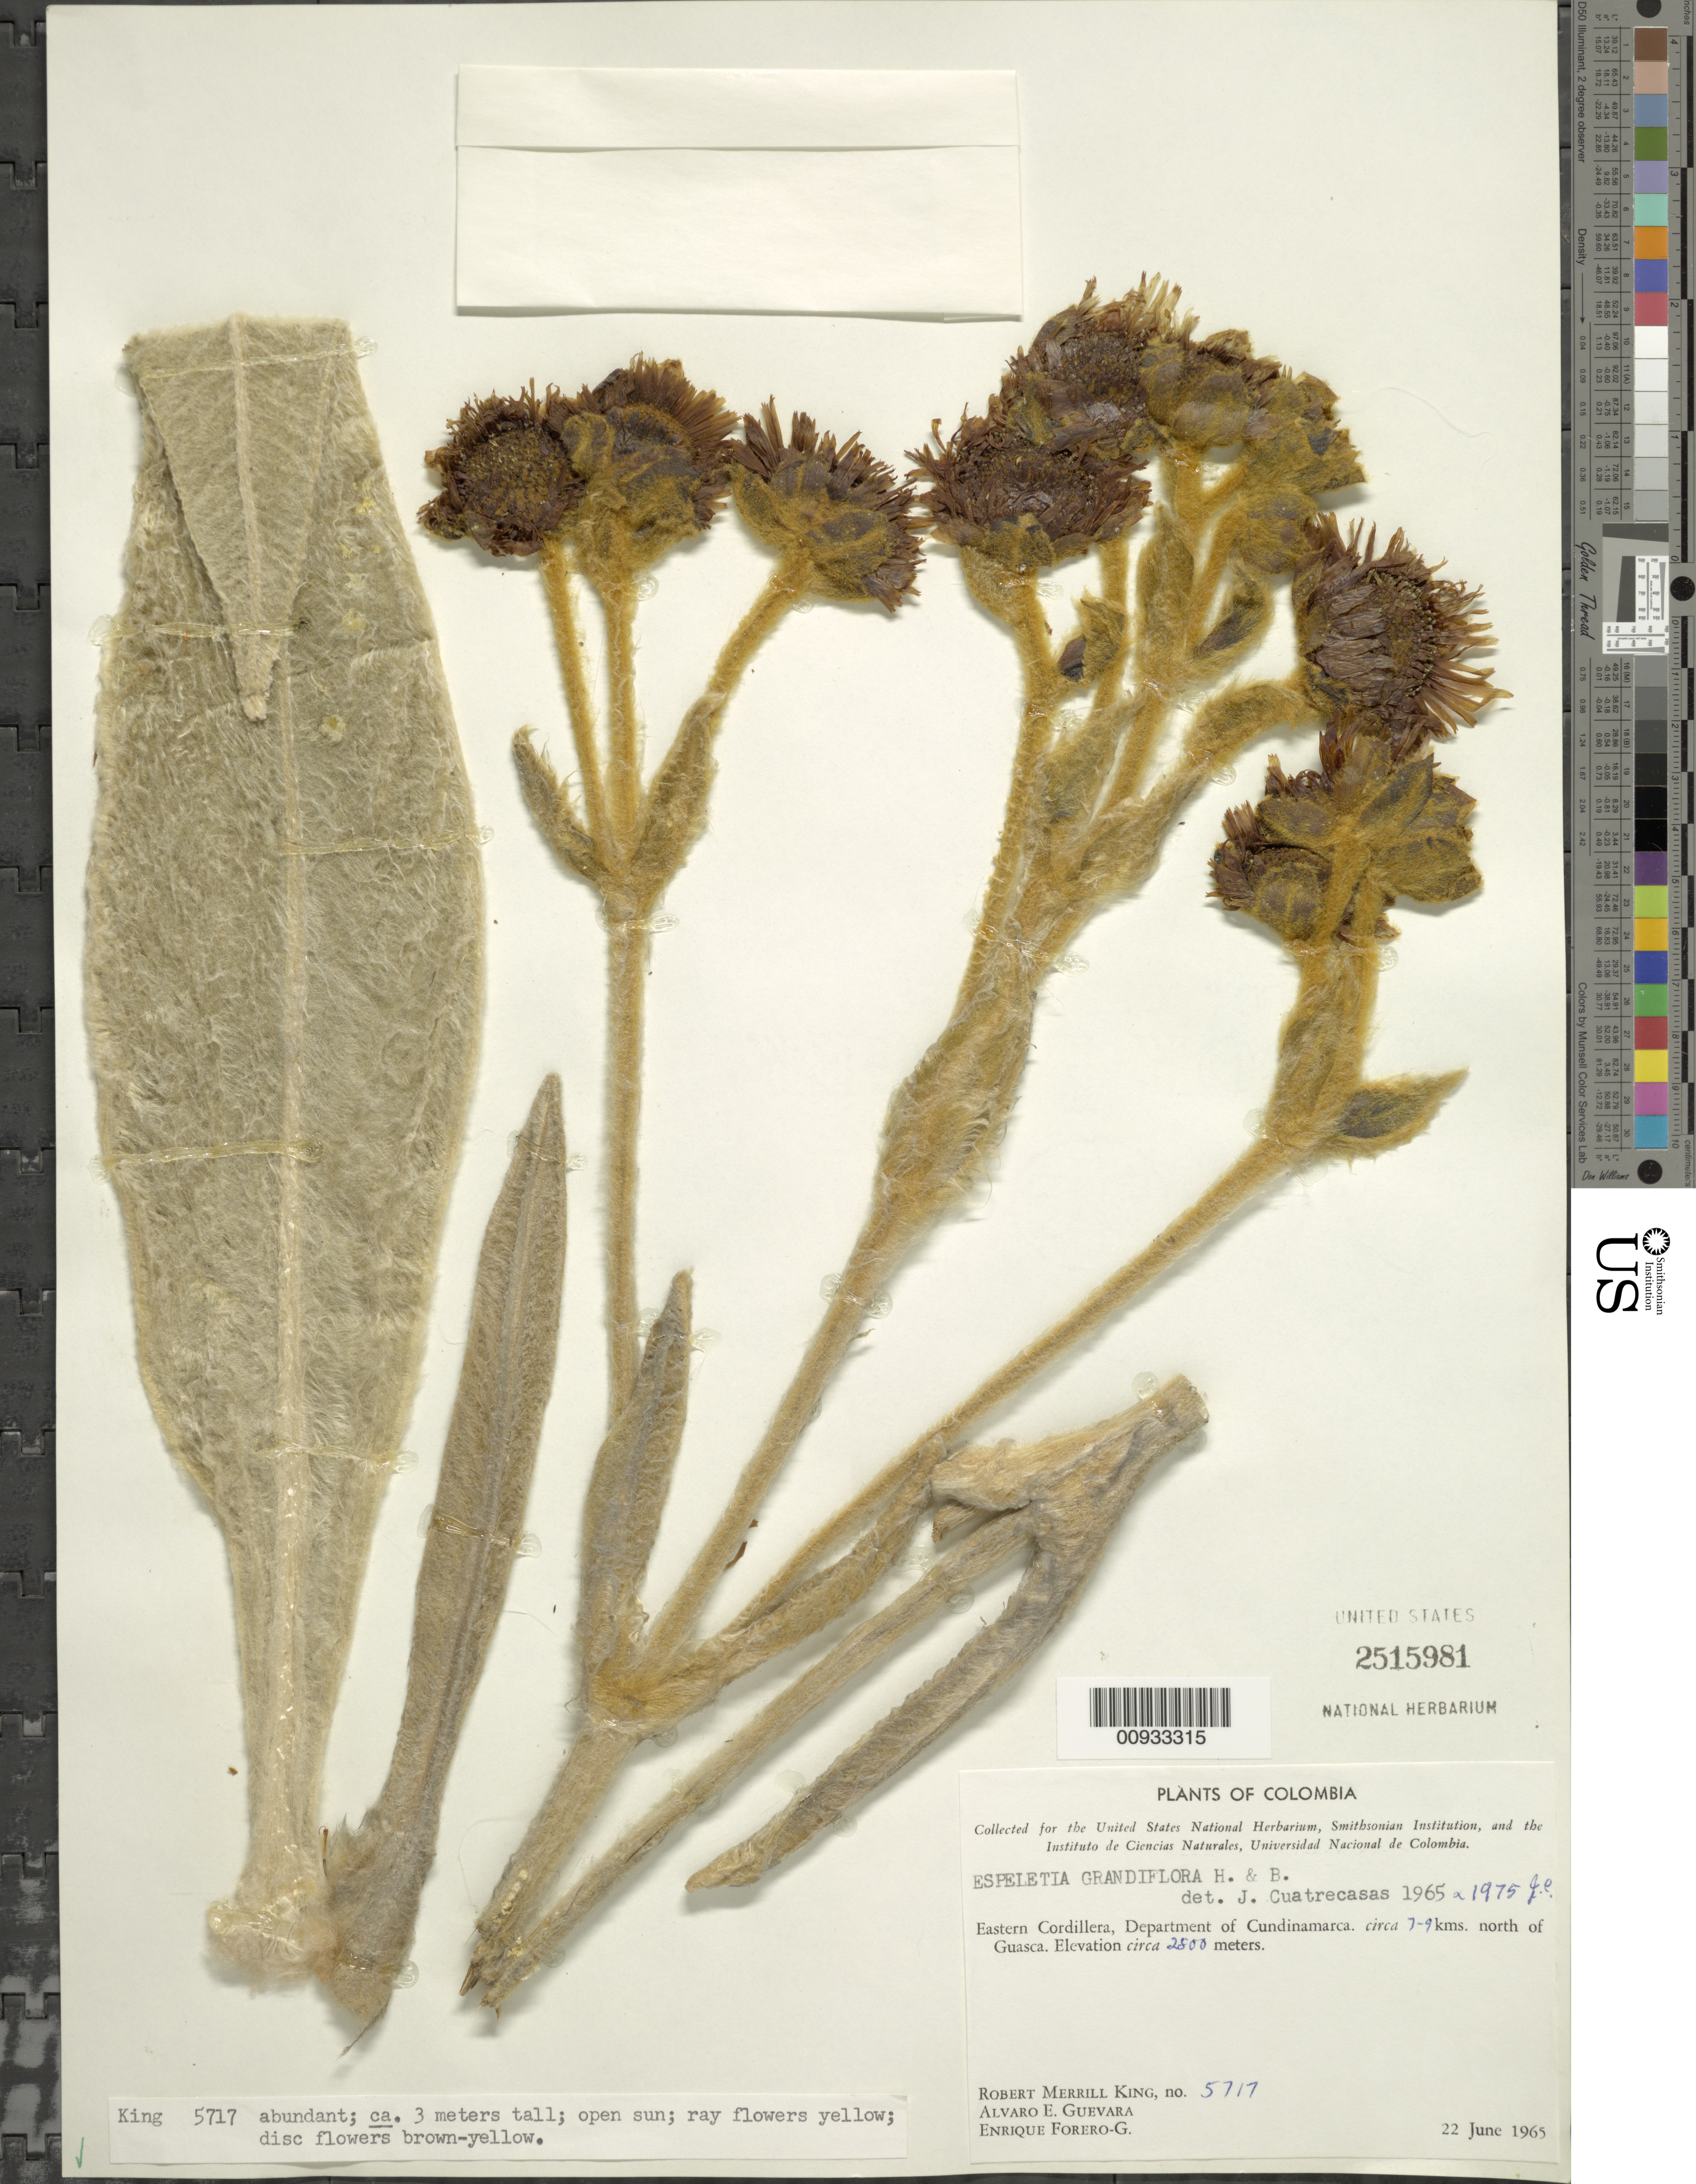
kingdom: Plantae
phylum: Tracheophyta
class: Magnoliopsida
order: Asterales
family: Asteraceae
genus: Espeletia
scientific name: Espeletia grandiflora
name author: Humb. & Bonpl.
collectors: R. M. King, A. E. Guevara & E. Forero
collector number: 5717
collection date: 1965-06-22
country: Colombia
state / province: Cundinamarca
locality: Eastern Cordillera, ca. 7-9 km N of Guasca.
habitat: Open sun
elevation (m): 2800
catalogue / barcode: US 2515981